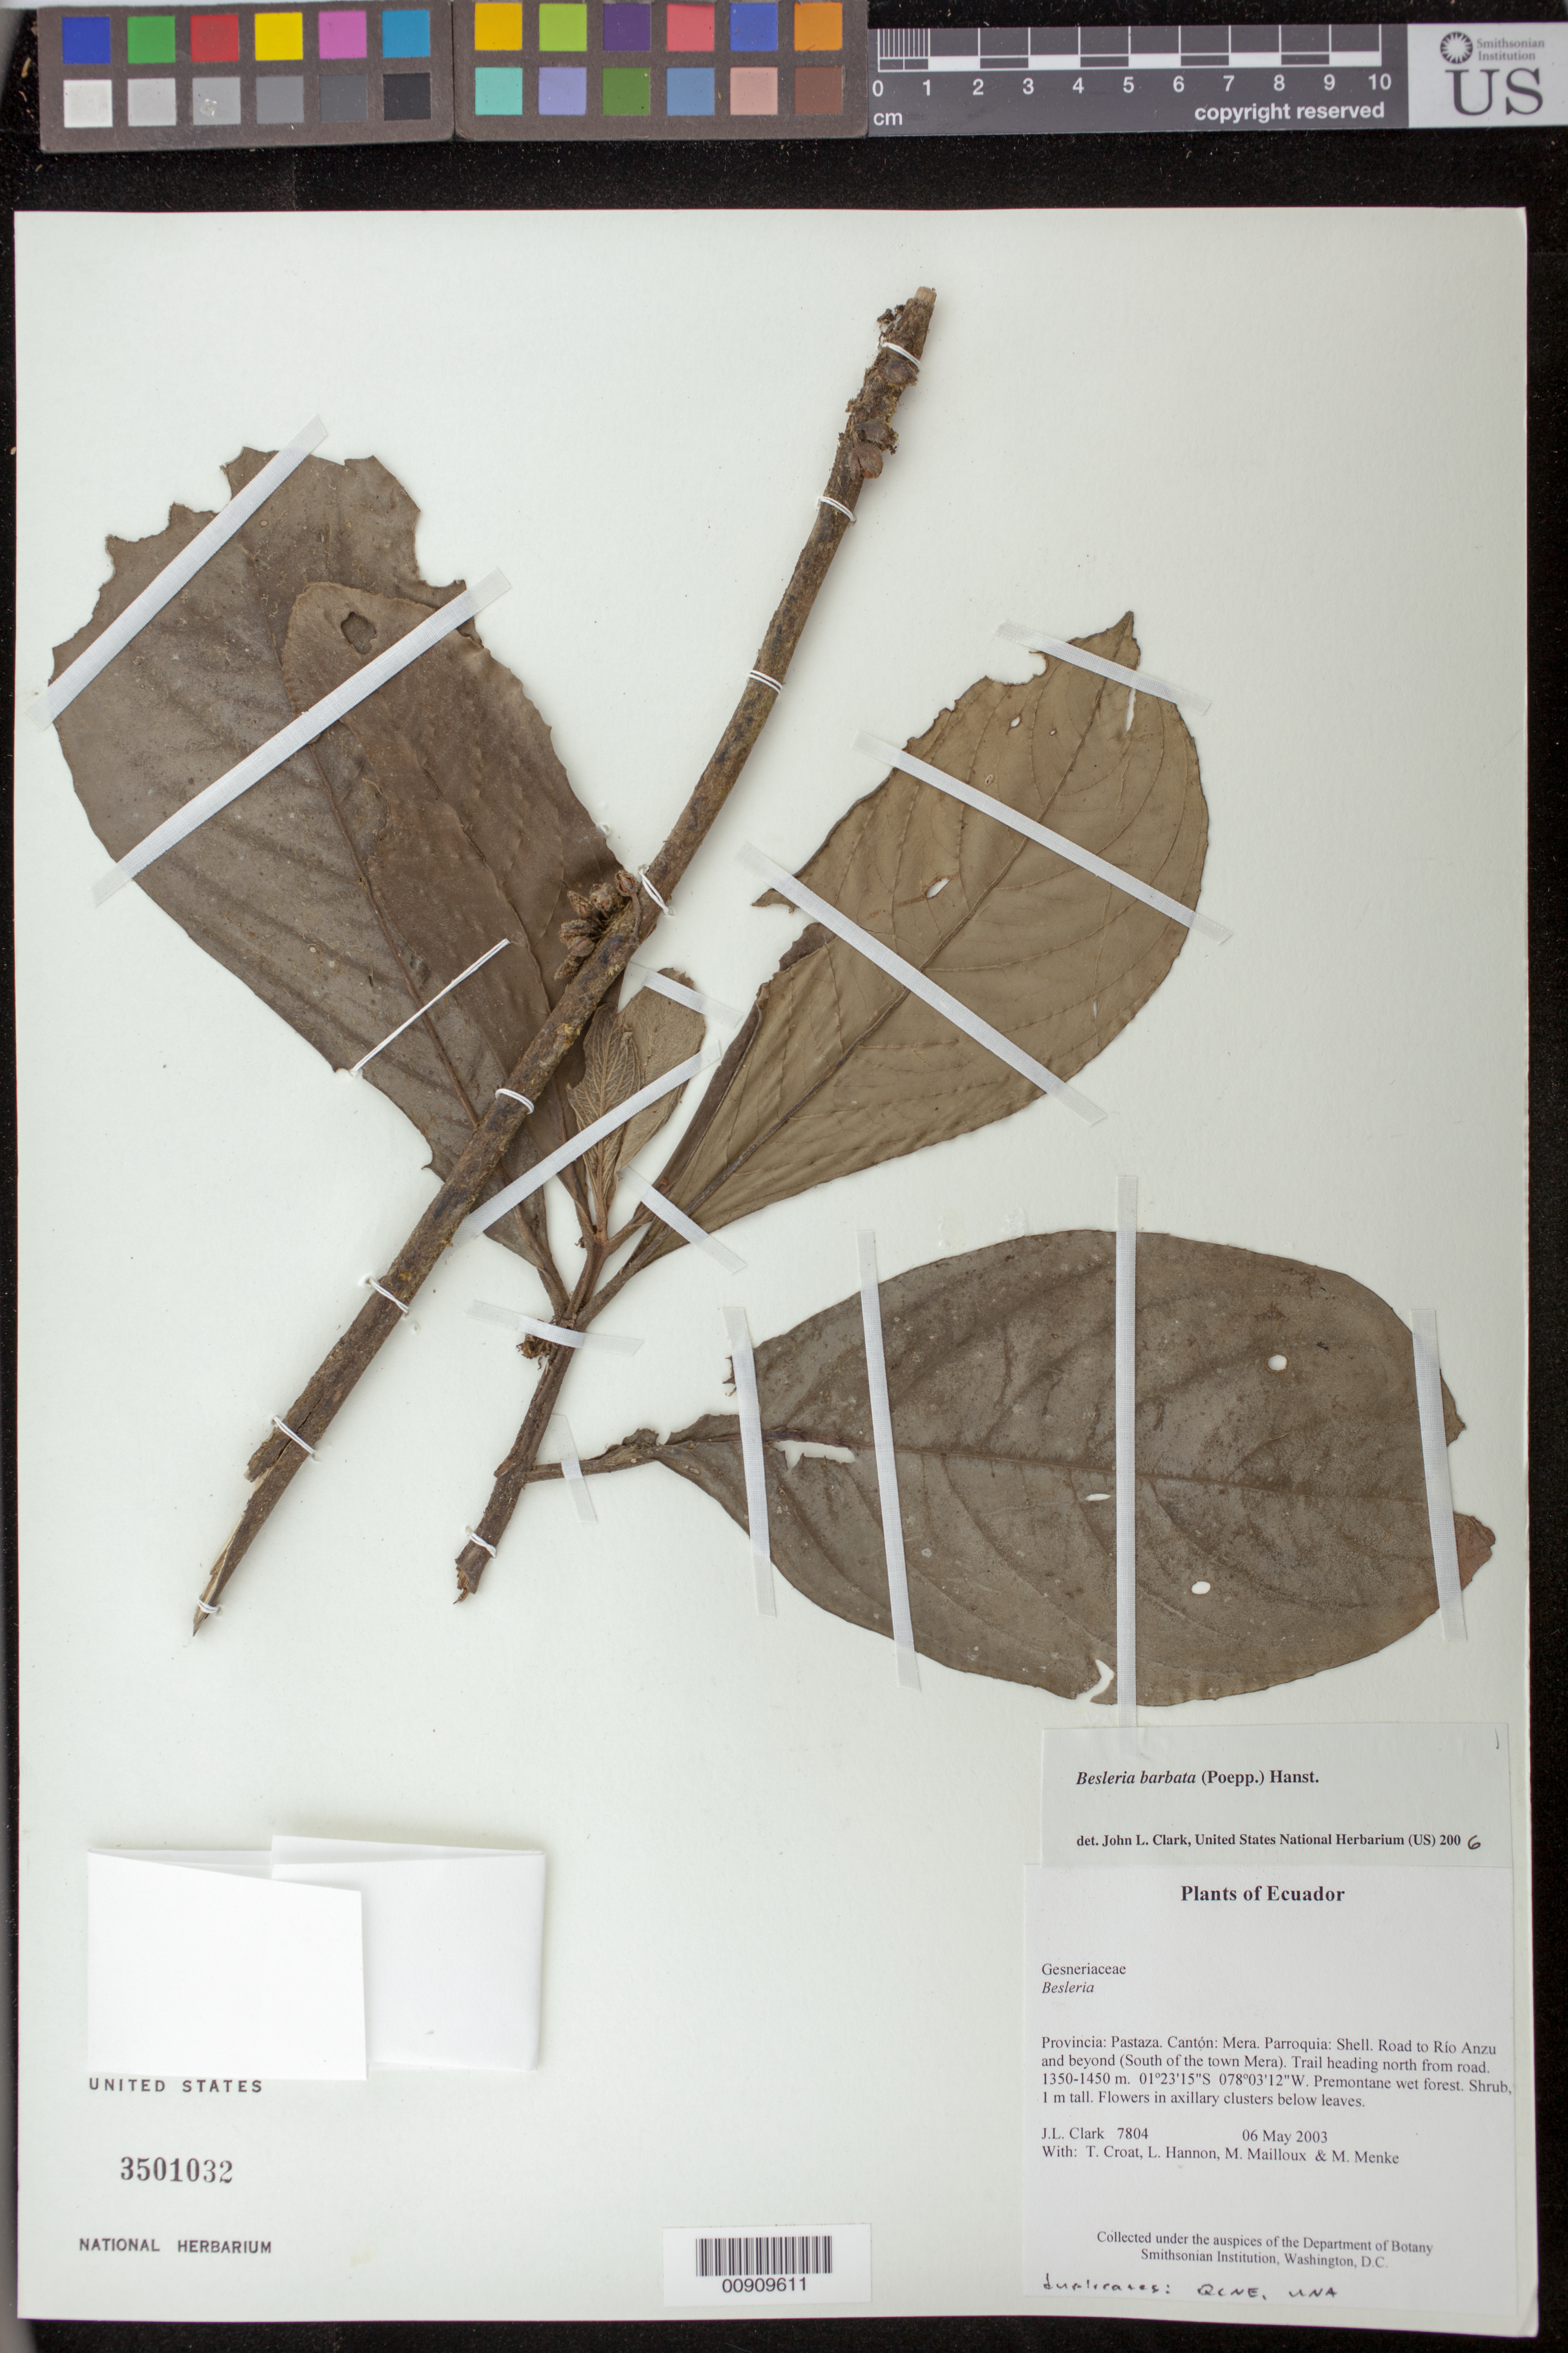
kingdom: Plantae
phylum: Tracheophyta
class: Magnoliopsida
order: Lamiales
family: Gesneriaceae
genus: Besleria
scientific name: Besleria barbata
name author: (Poepp.) Hanst.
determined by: Clark, J. L., (SEL), The Marie Selby Botanical Garden (UNITED STATES)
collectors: J. L. Clark, T. B. Croat, L. Hannon, M. Mailloux & M. Menke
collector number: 7804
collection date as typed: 06 May 2003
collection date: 2003-05-06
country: Ecuador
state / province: Pastaza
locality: Mera. Parroquia: Shell. Road to Río Anzu and beyond (South of the town Mera). Trail heading north from road.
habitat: Premontane wet forest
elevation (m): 1350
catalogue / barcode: US 3501032